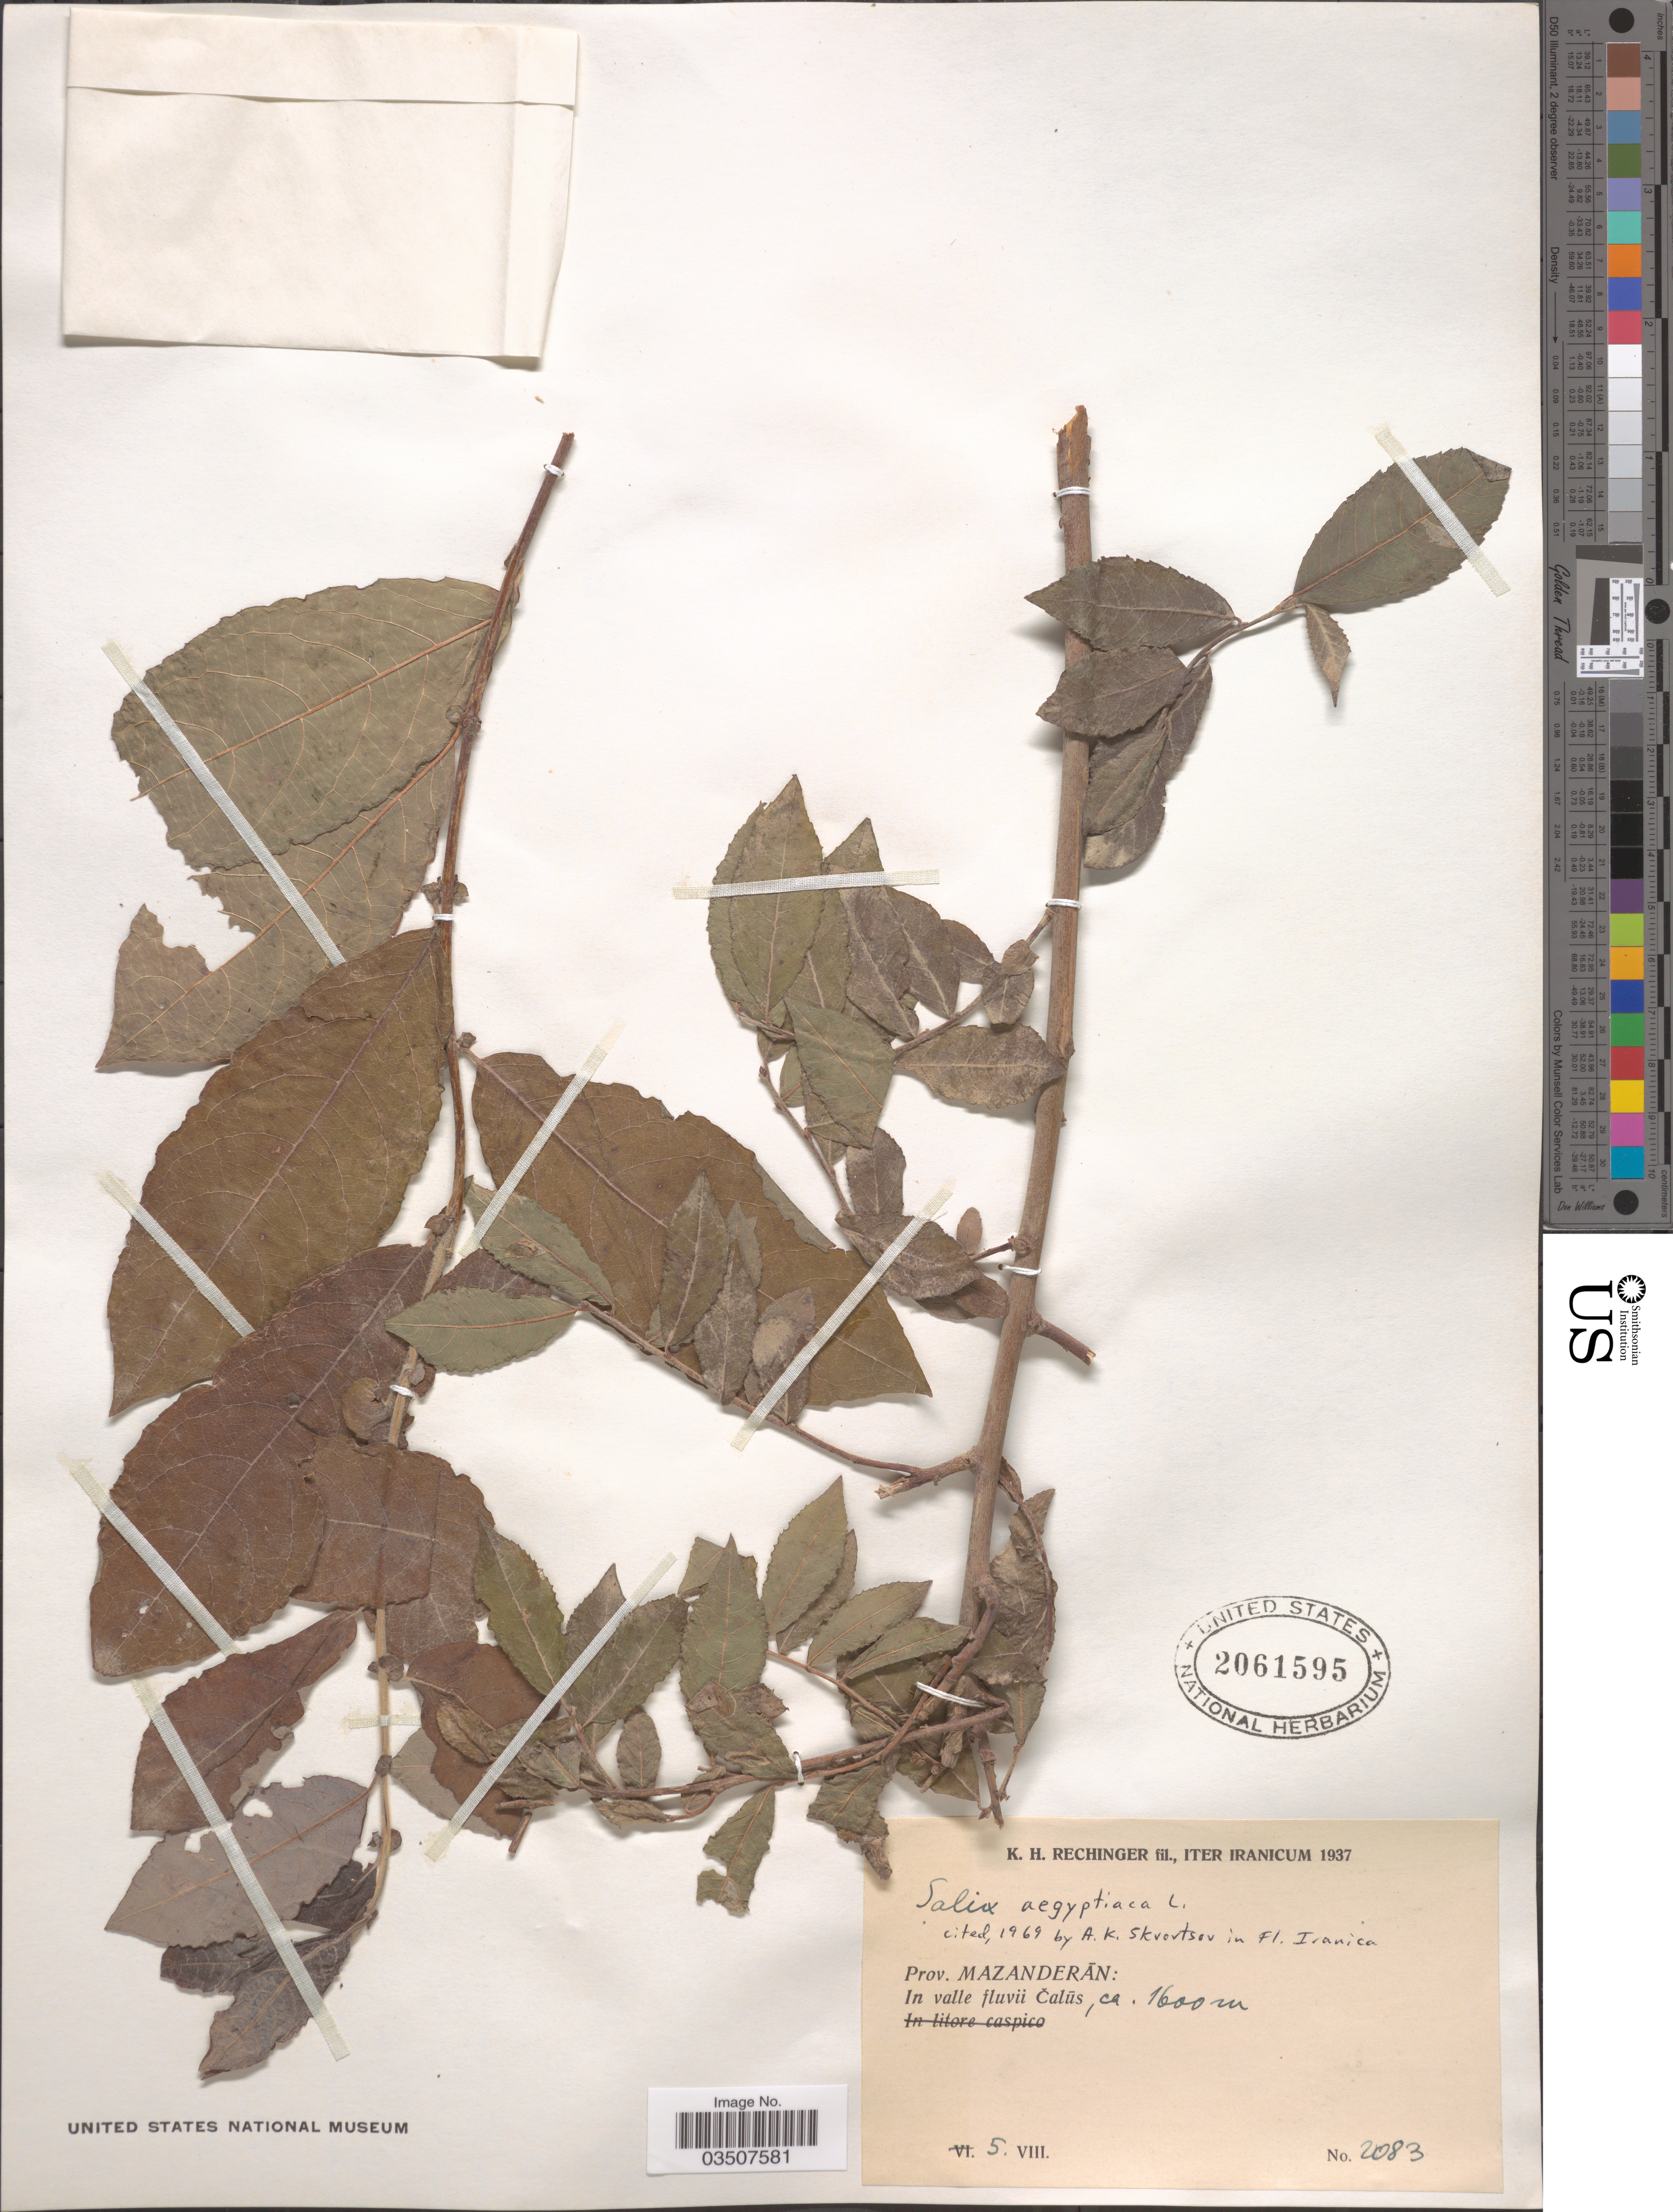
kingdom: Plantae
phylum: Tracheophyta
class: Magnoliopsida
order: Malpighiales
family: Salicaceae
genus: Salix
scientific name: Salix aegyptiaca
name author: L.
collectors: K. H. Rechinger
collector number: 2083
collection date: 1937-08-05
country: Iran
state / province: Mazandaran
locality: Prov. Mazanderan: In valle fluvii Calüs.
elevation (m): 1600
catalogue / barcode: US 2061595